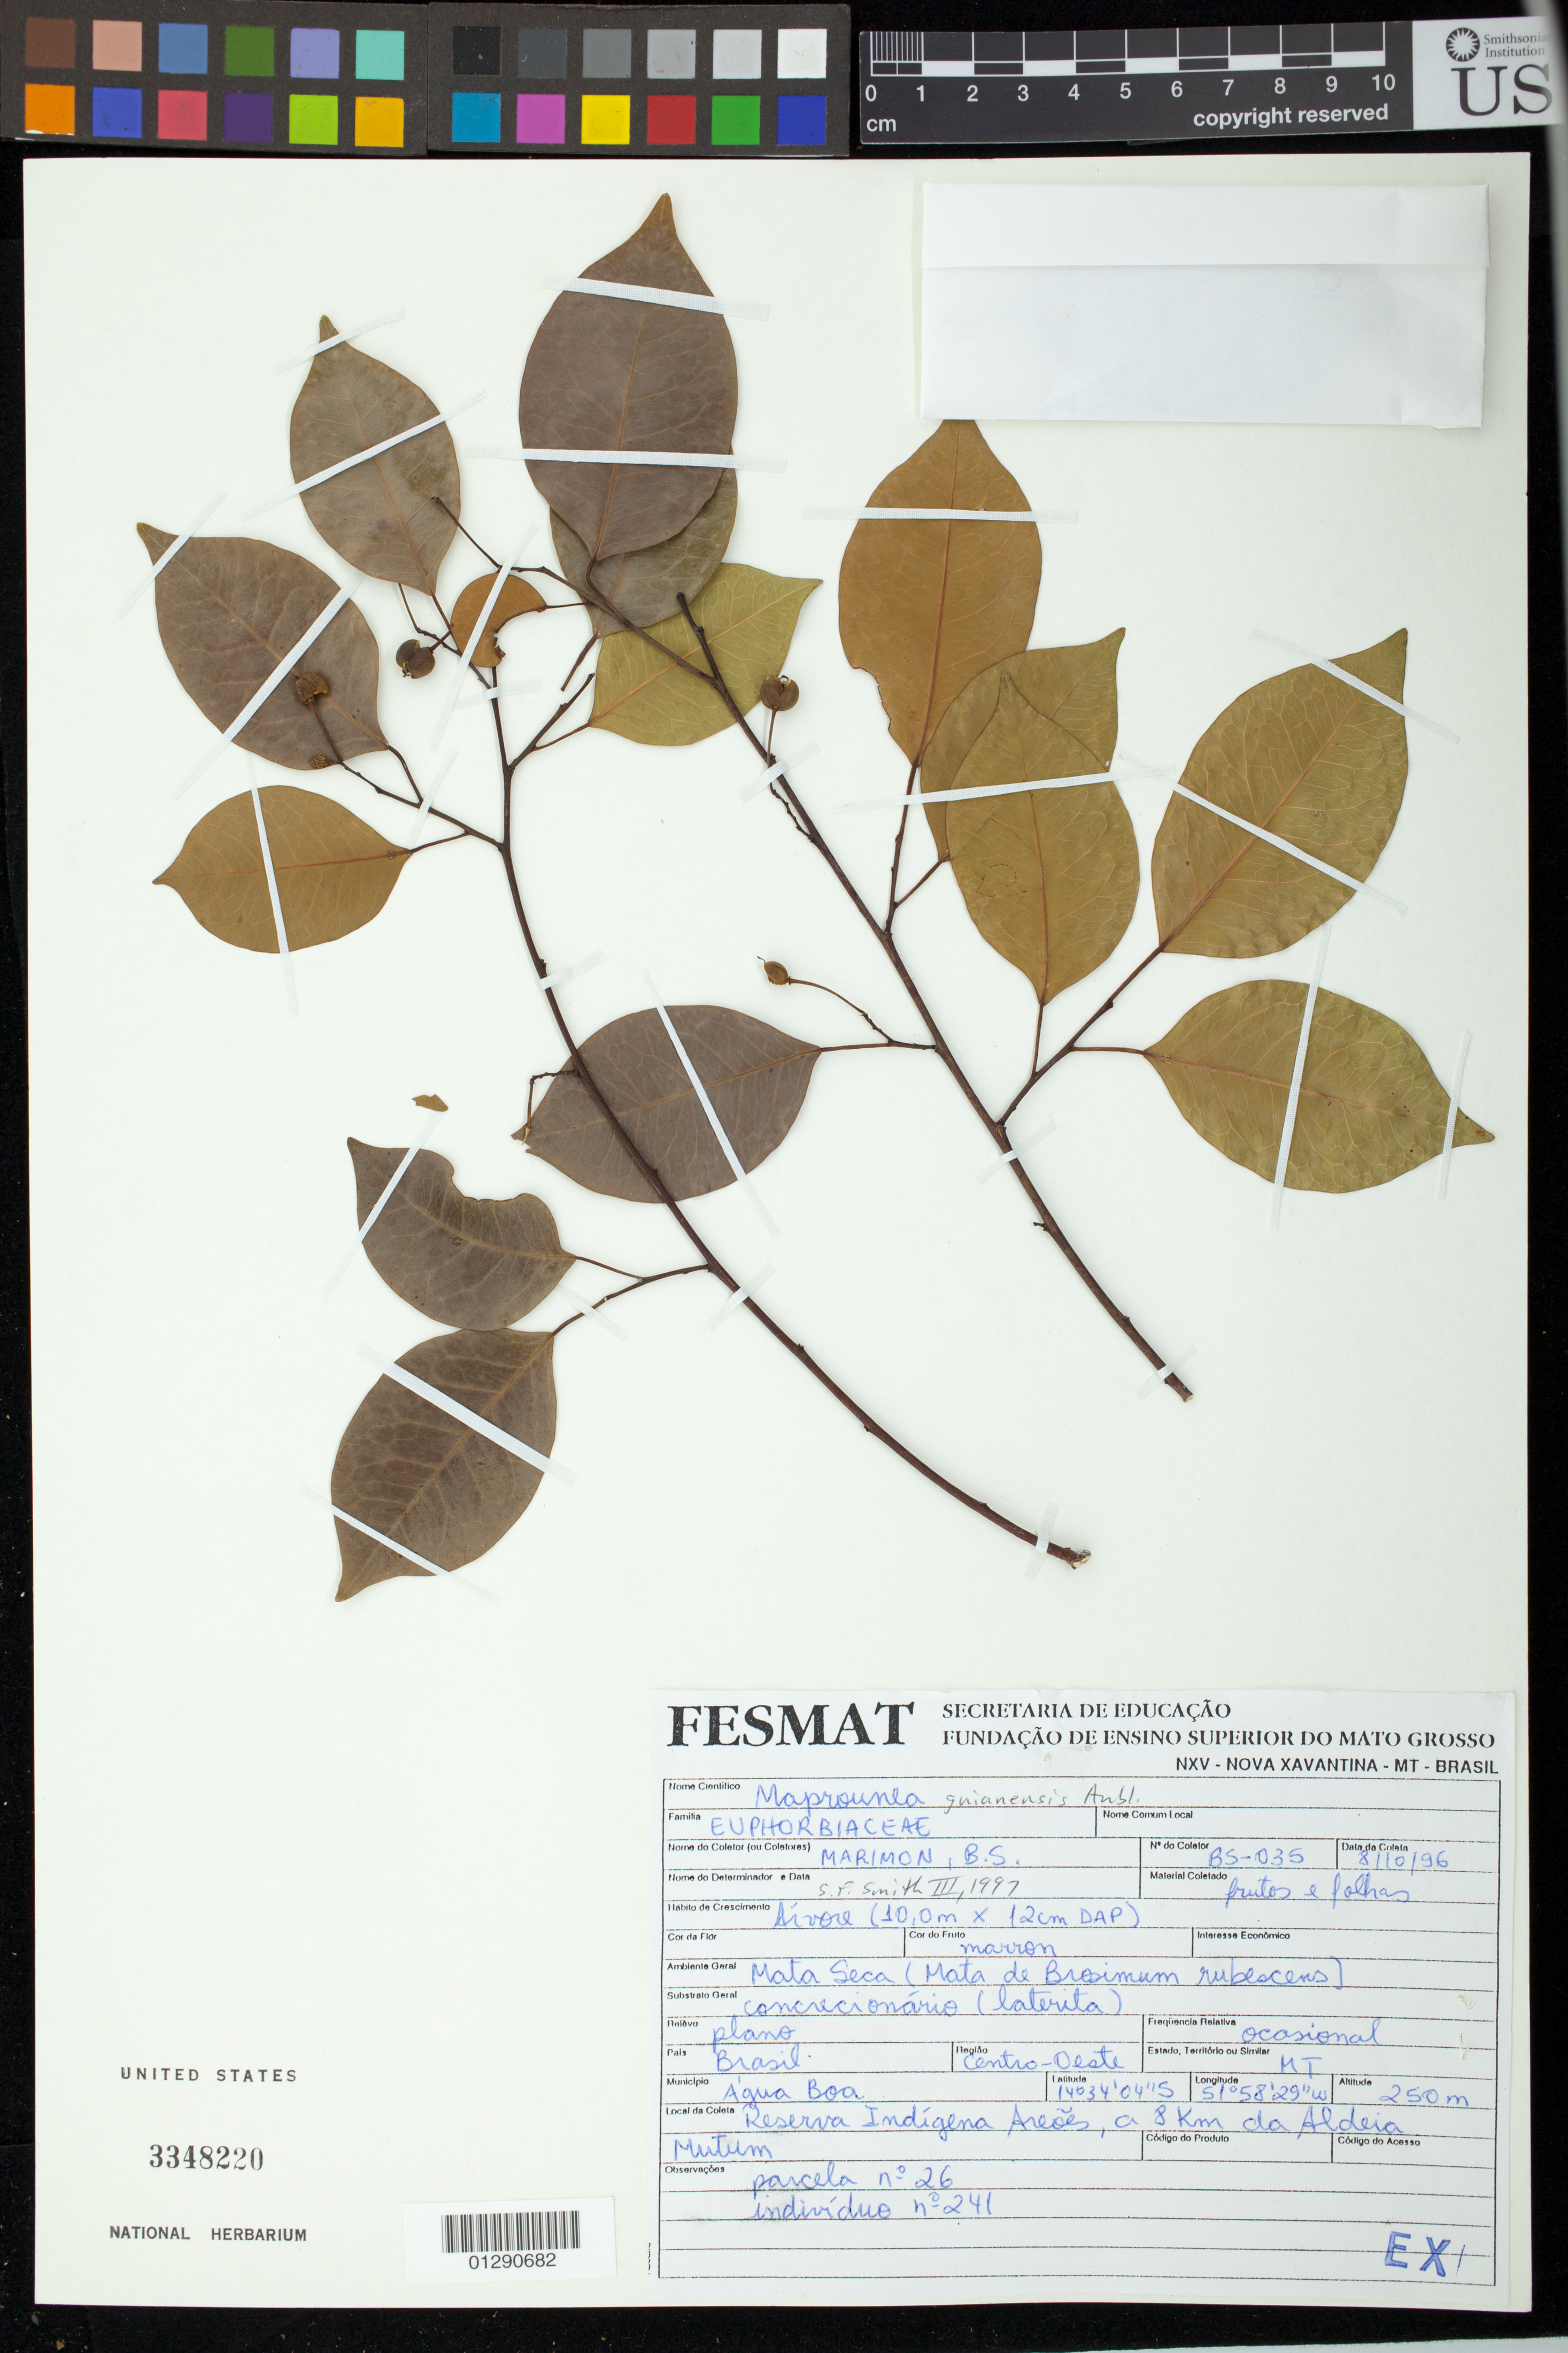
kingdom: Plantae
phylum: Tracheophyta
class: Magnoliopsida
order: Malpighiales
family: Euphorbiaceae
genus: Maprounea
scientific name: Maprounea guianensis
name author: Aubl.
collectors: B. S. Marimon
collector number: BS-035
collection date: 1996-08-10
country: Brazil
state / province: Mato Grosso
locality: Agua Boa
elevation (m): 250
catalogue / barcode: US 3348220